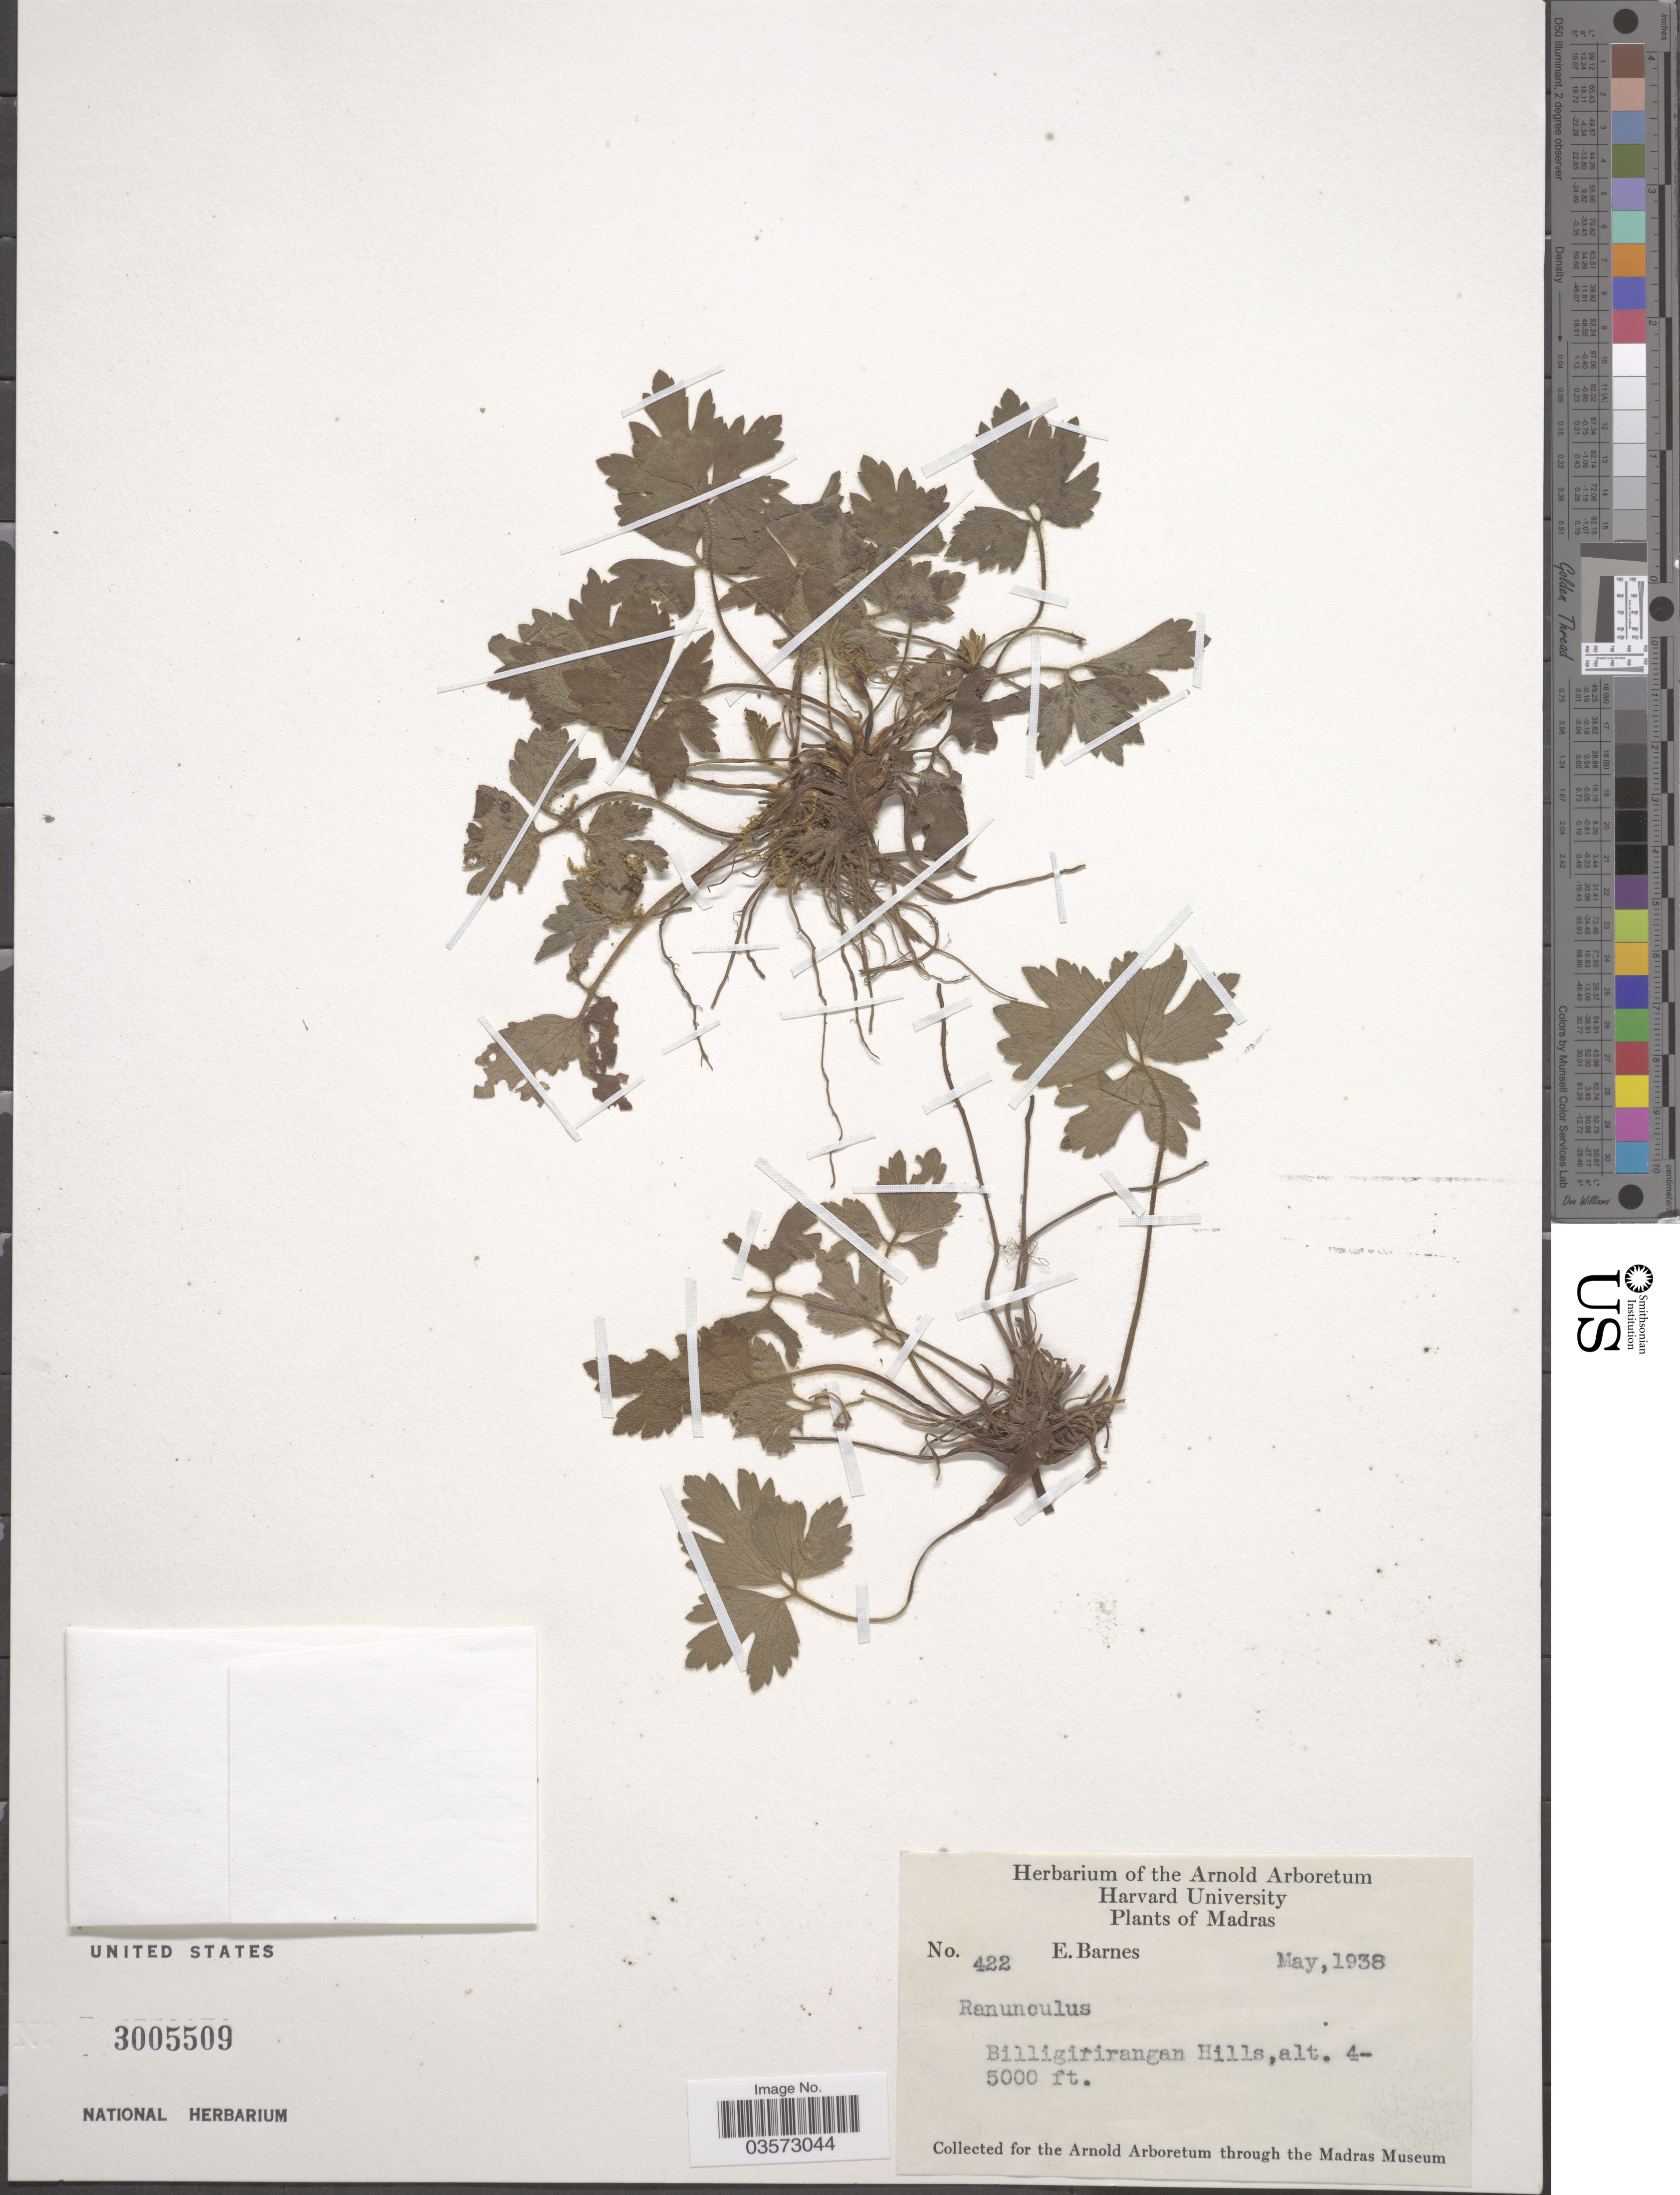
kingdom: Plantae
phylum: Tracheophyta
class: Magnoliopsida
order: Ranunculales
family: Ranunculaceae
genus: Ranunculus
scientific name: Ranunculus sp.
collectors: E. Barnes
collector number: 422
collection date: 1938-05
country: India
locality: Madras. Billigirirangan Hills.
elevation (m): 1219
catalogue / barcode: US 3005509